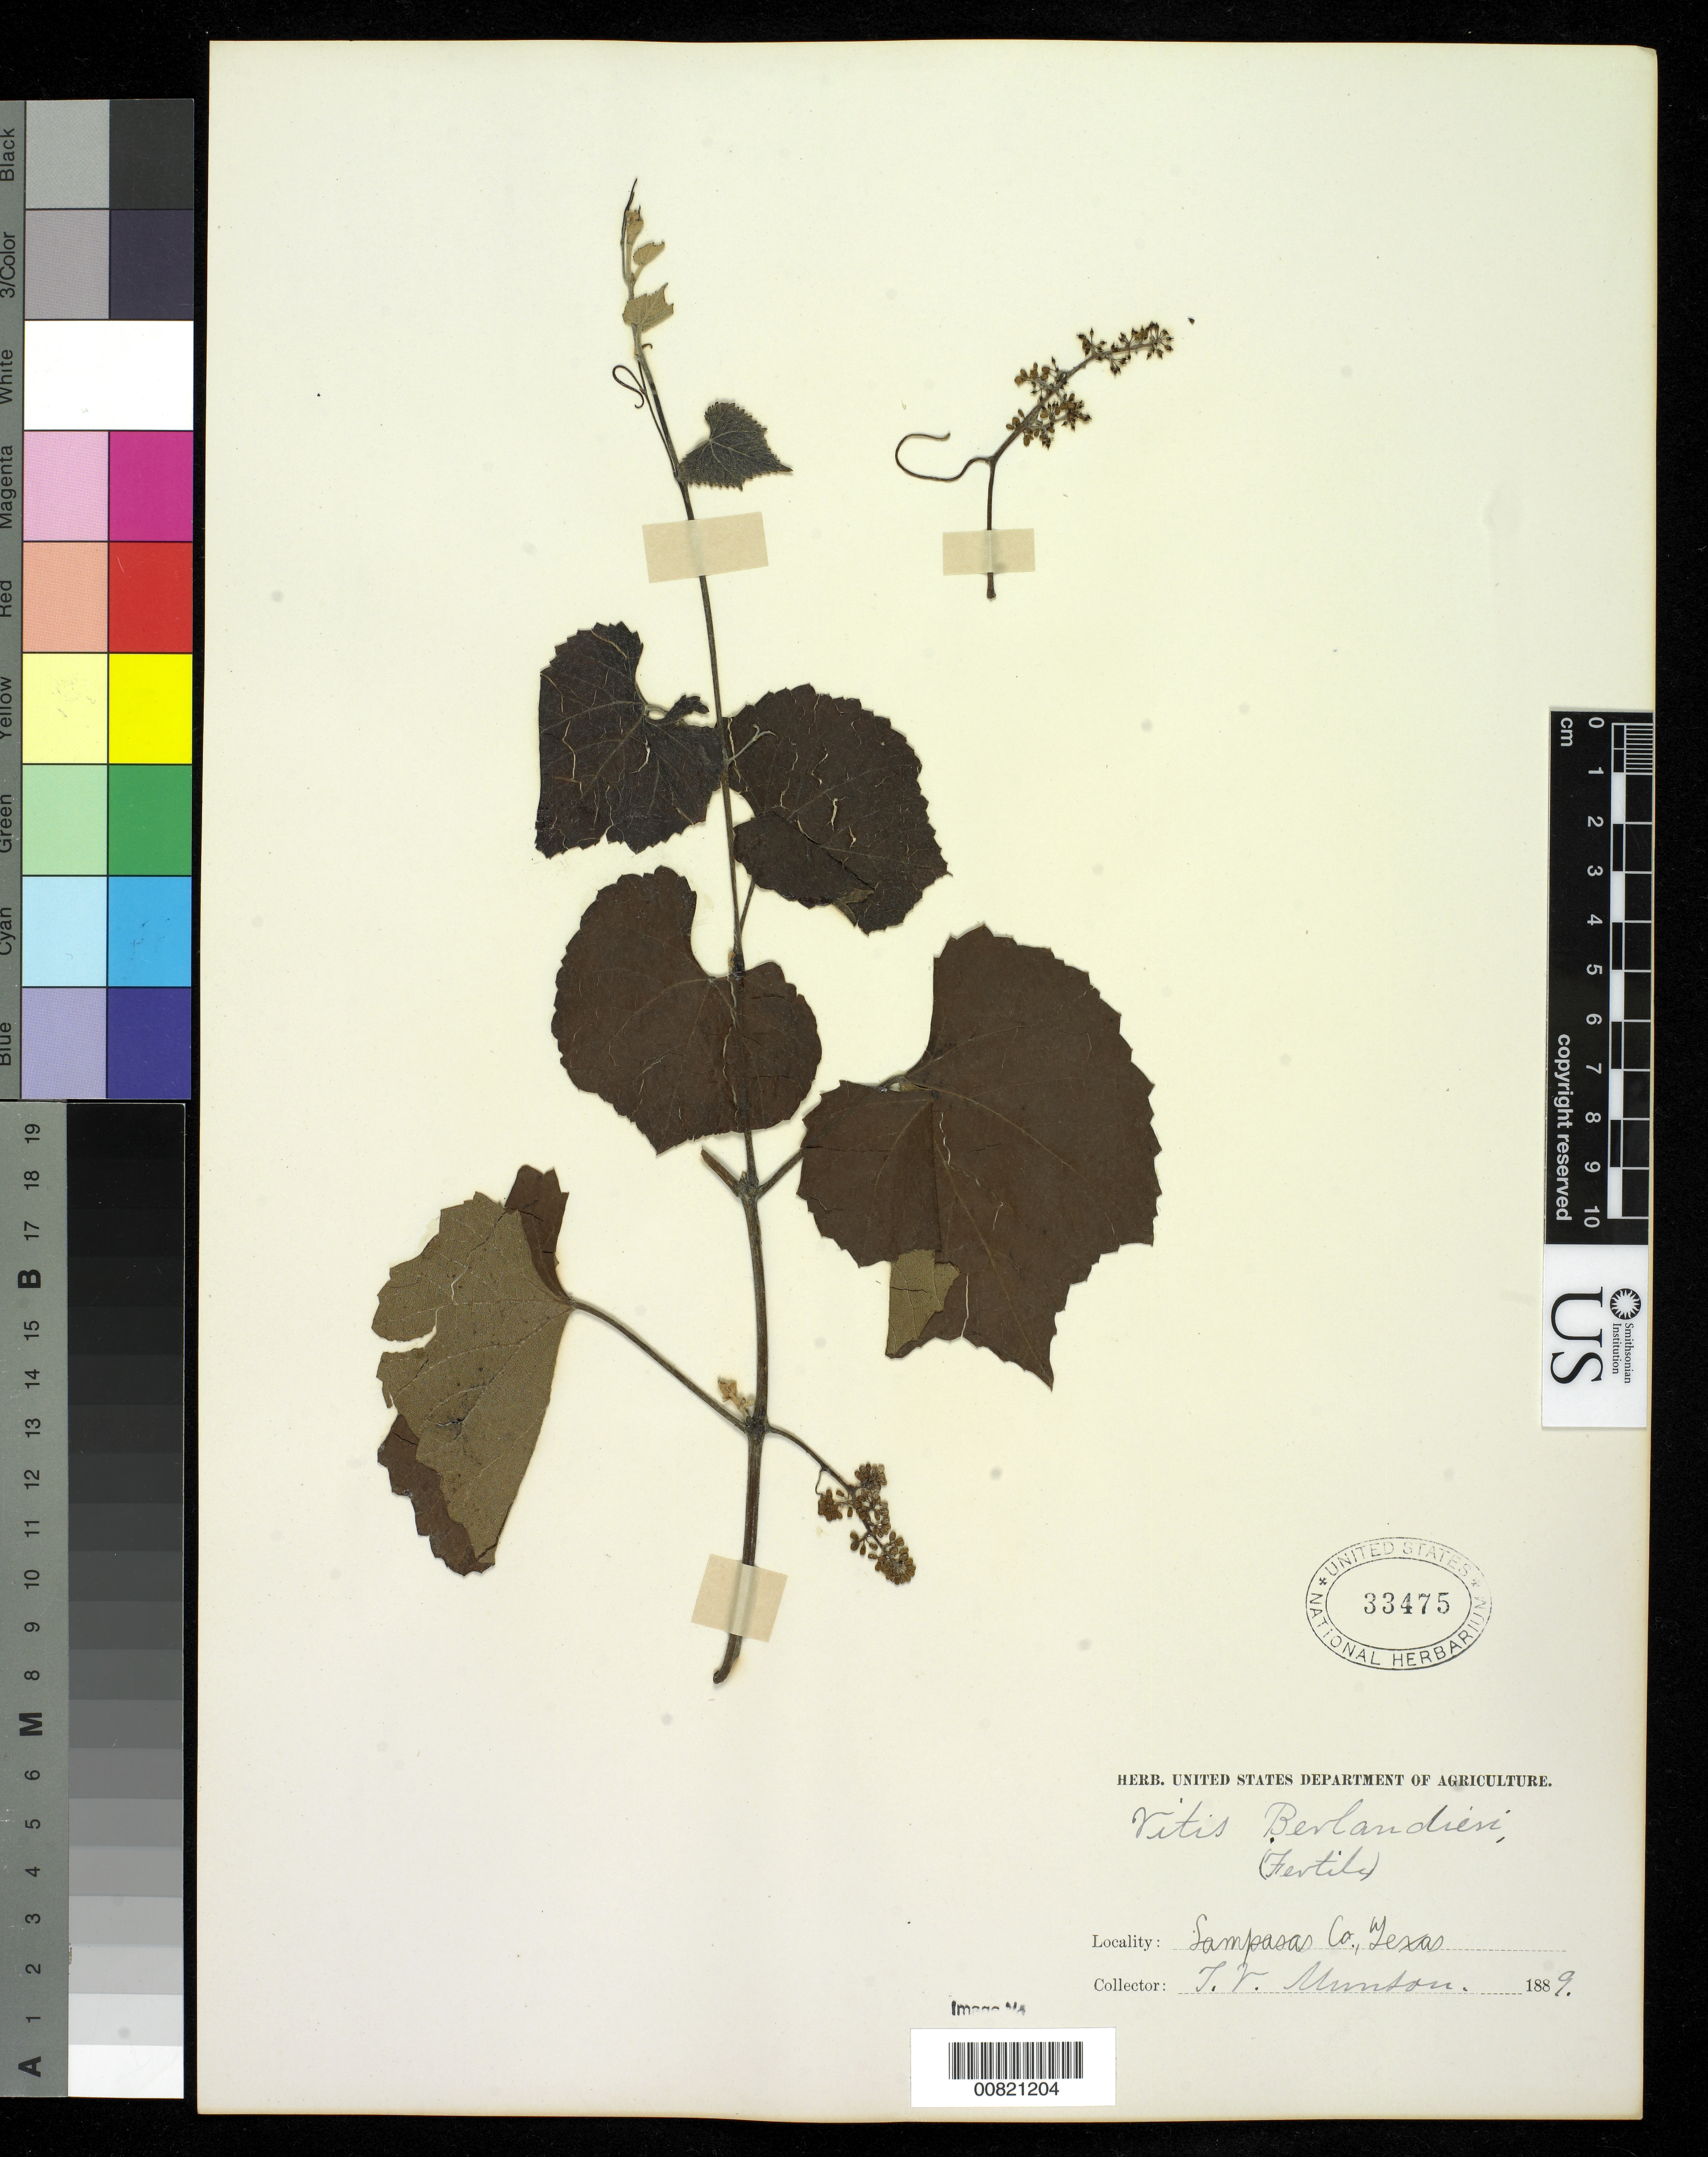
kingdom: Plantae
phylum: Tracheophyta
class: Magnoliopsida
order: Vitales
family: Vitaceae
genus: Vitis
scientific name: Vitis berlandieri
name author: Planch.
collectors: T. V. Munson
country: United States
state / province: Texas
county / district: Lampasas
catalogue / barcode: US 33475